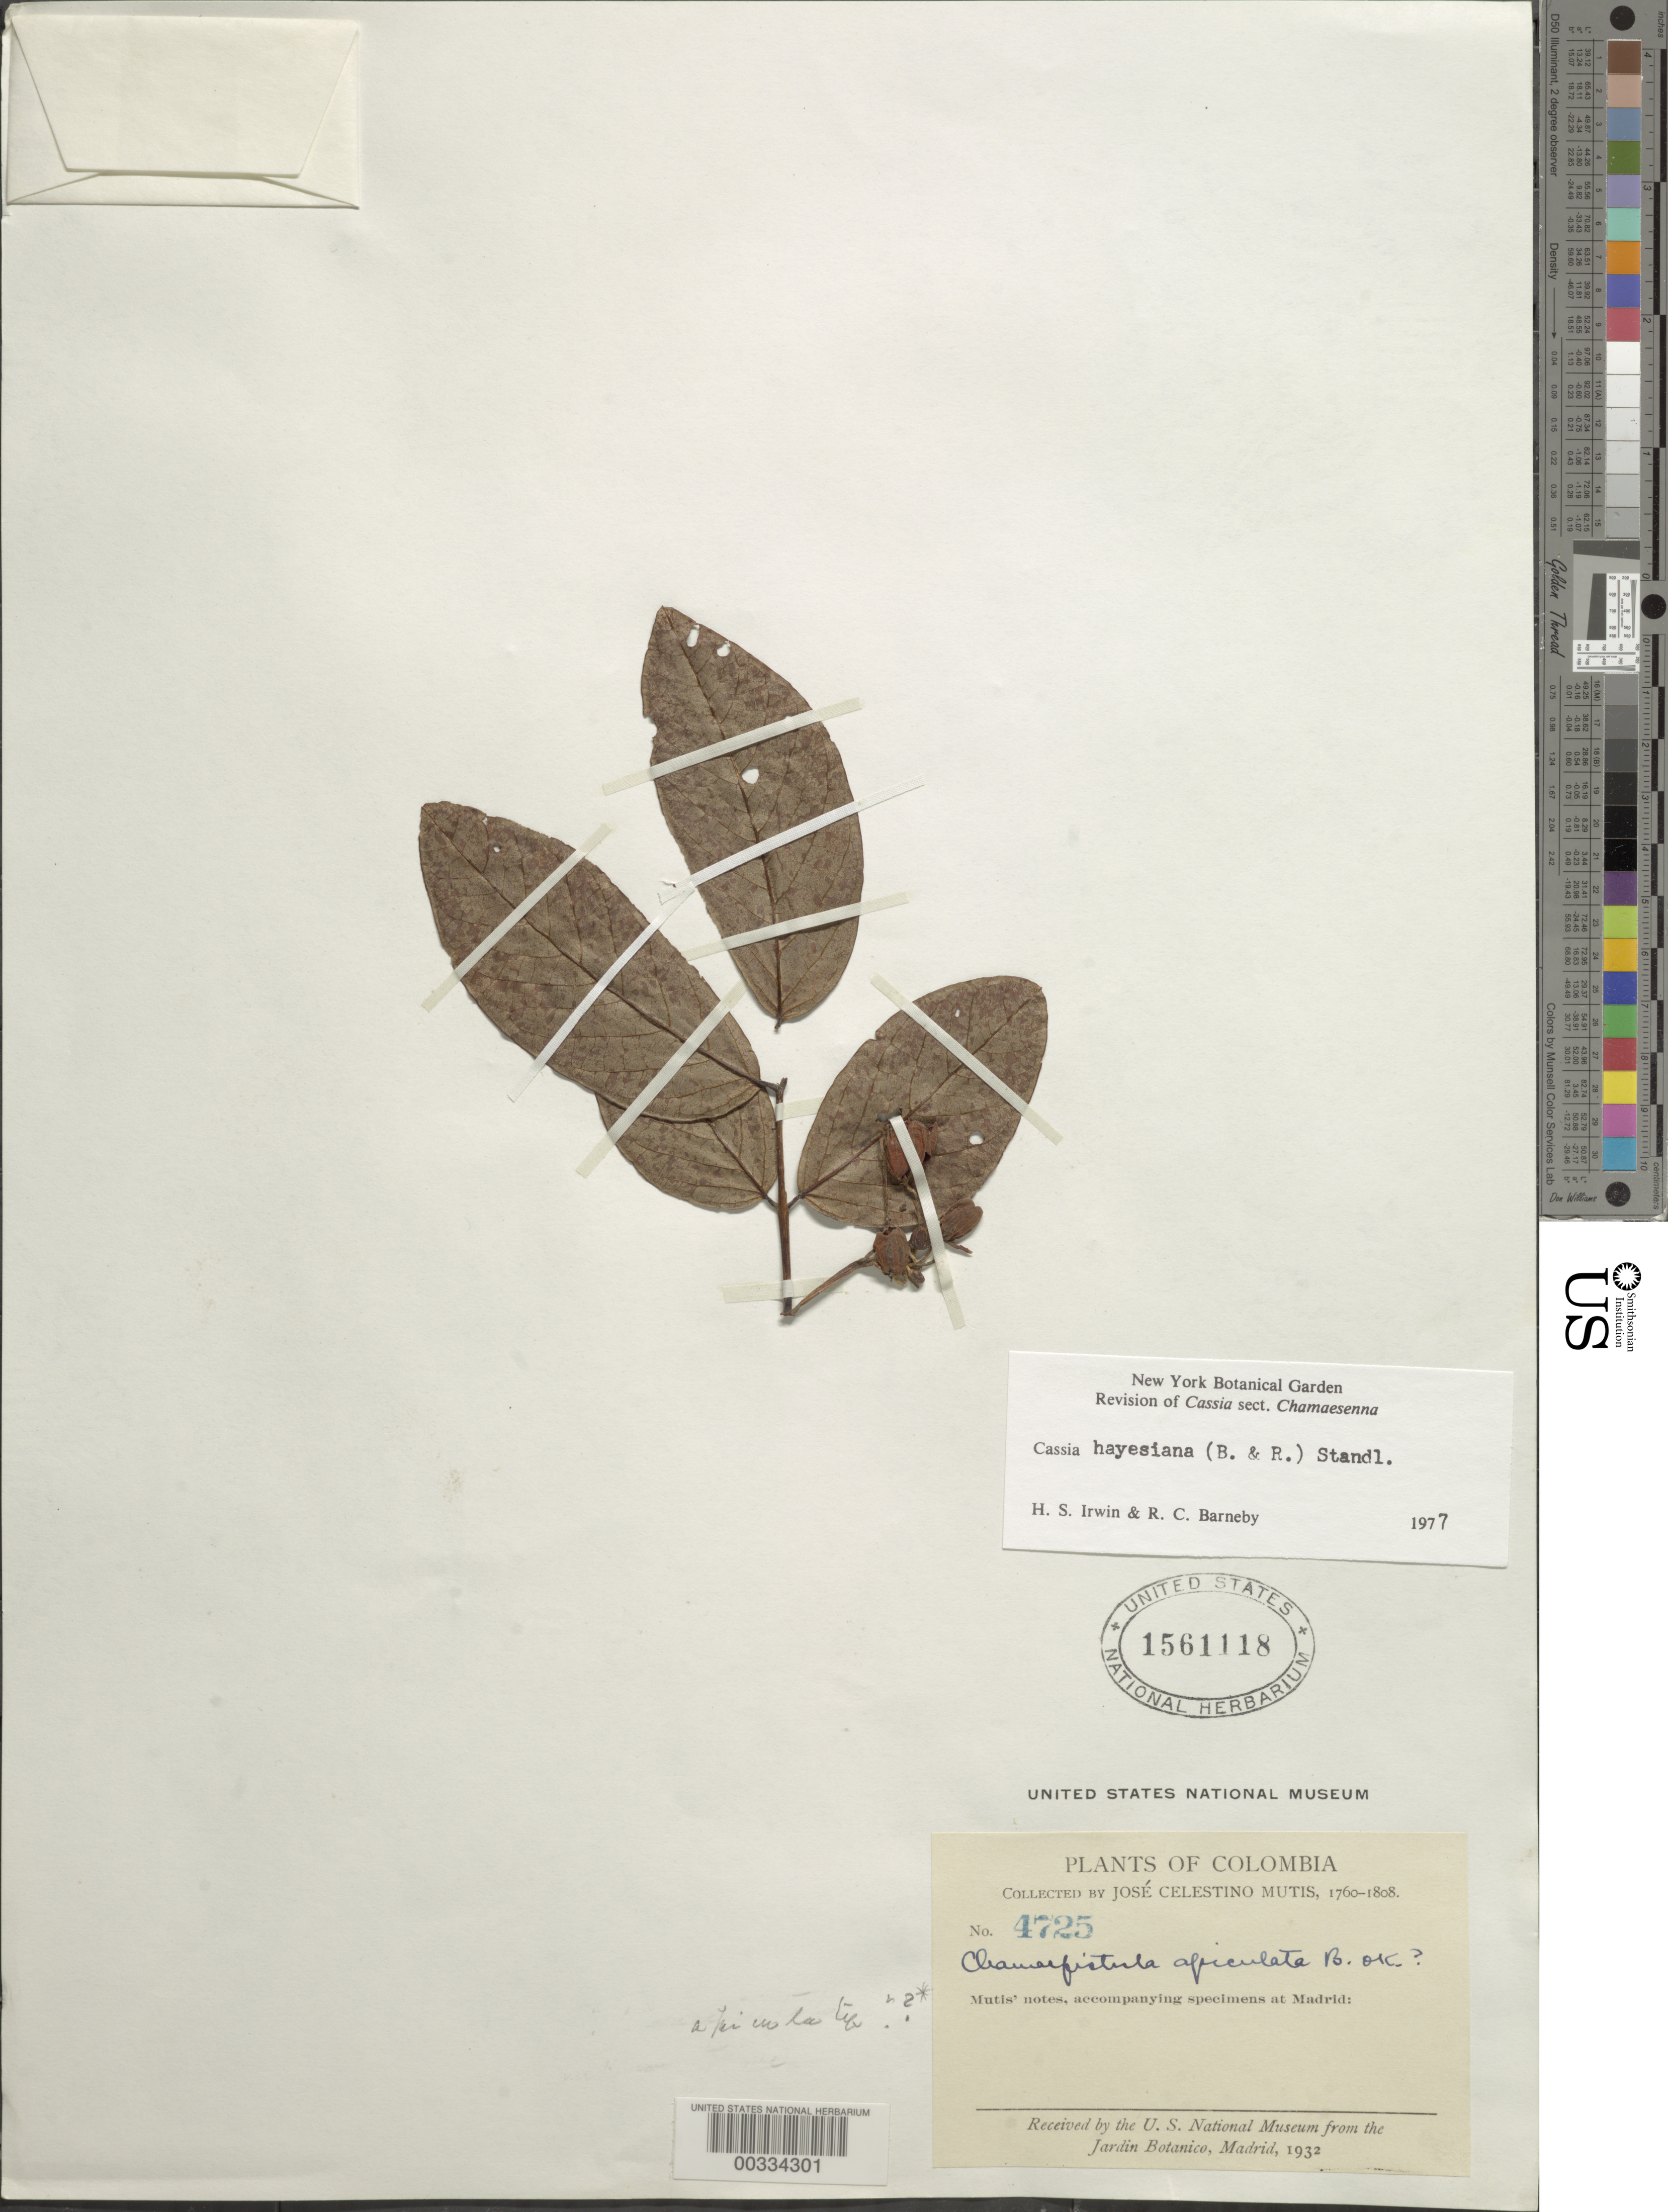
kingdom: Plantae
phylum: Tracheophyta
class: Magnoliopsida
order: Fabales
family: Fabaceae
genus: Senna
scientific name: Senna hayesiana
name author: (Britton & Rose) H.S. Irwin & Barneby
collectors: J. C. B. Mutis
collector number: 4725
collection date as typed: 1760 to -- -- 1808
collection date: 1760/1808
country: Colombia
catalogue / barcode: US 1561118